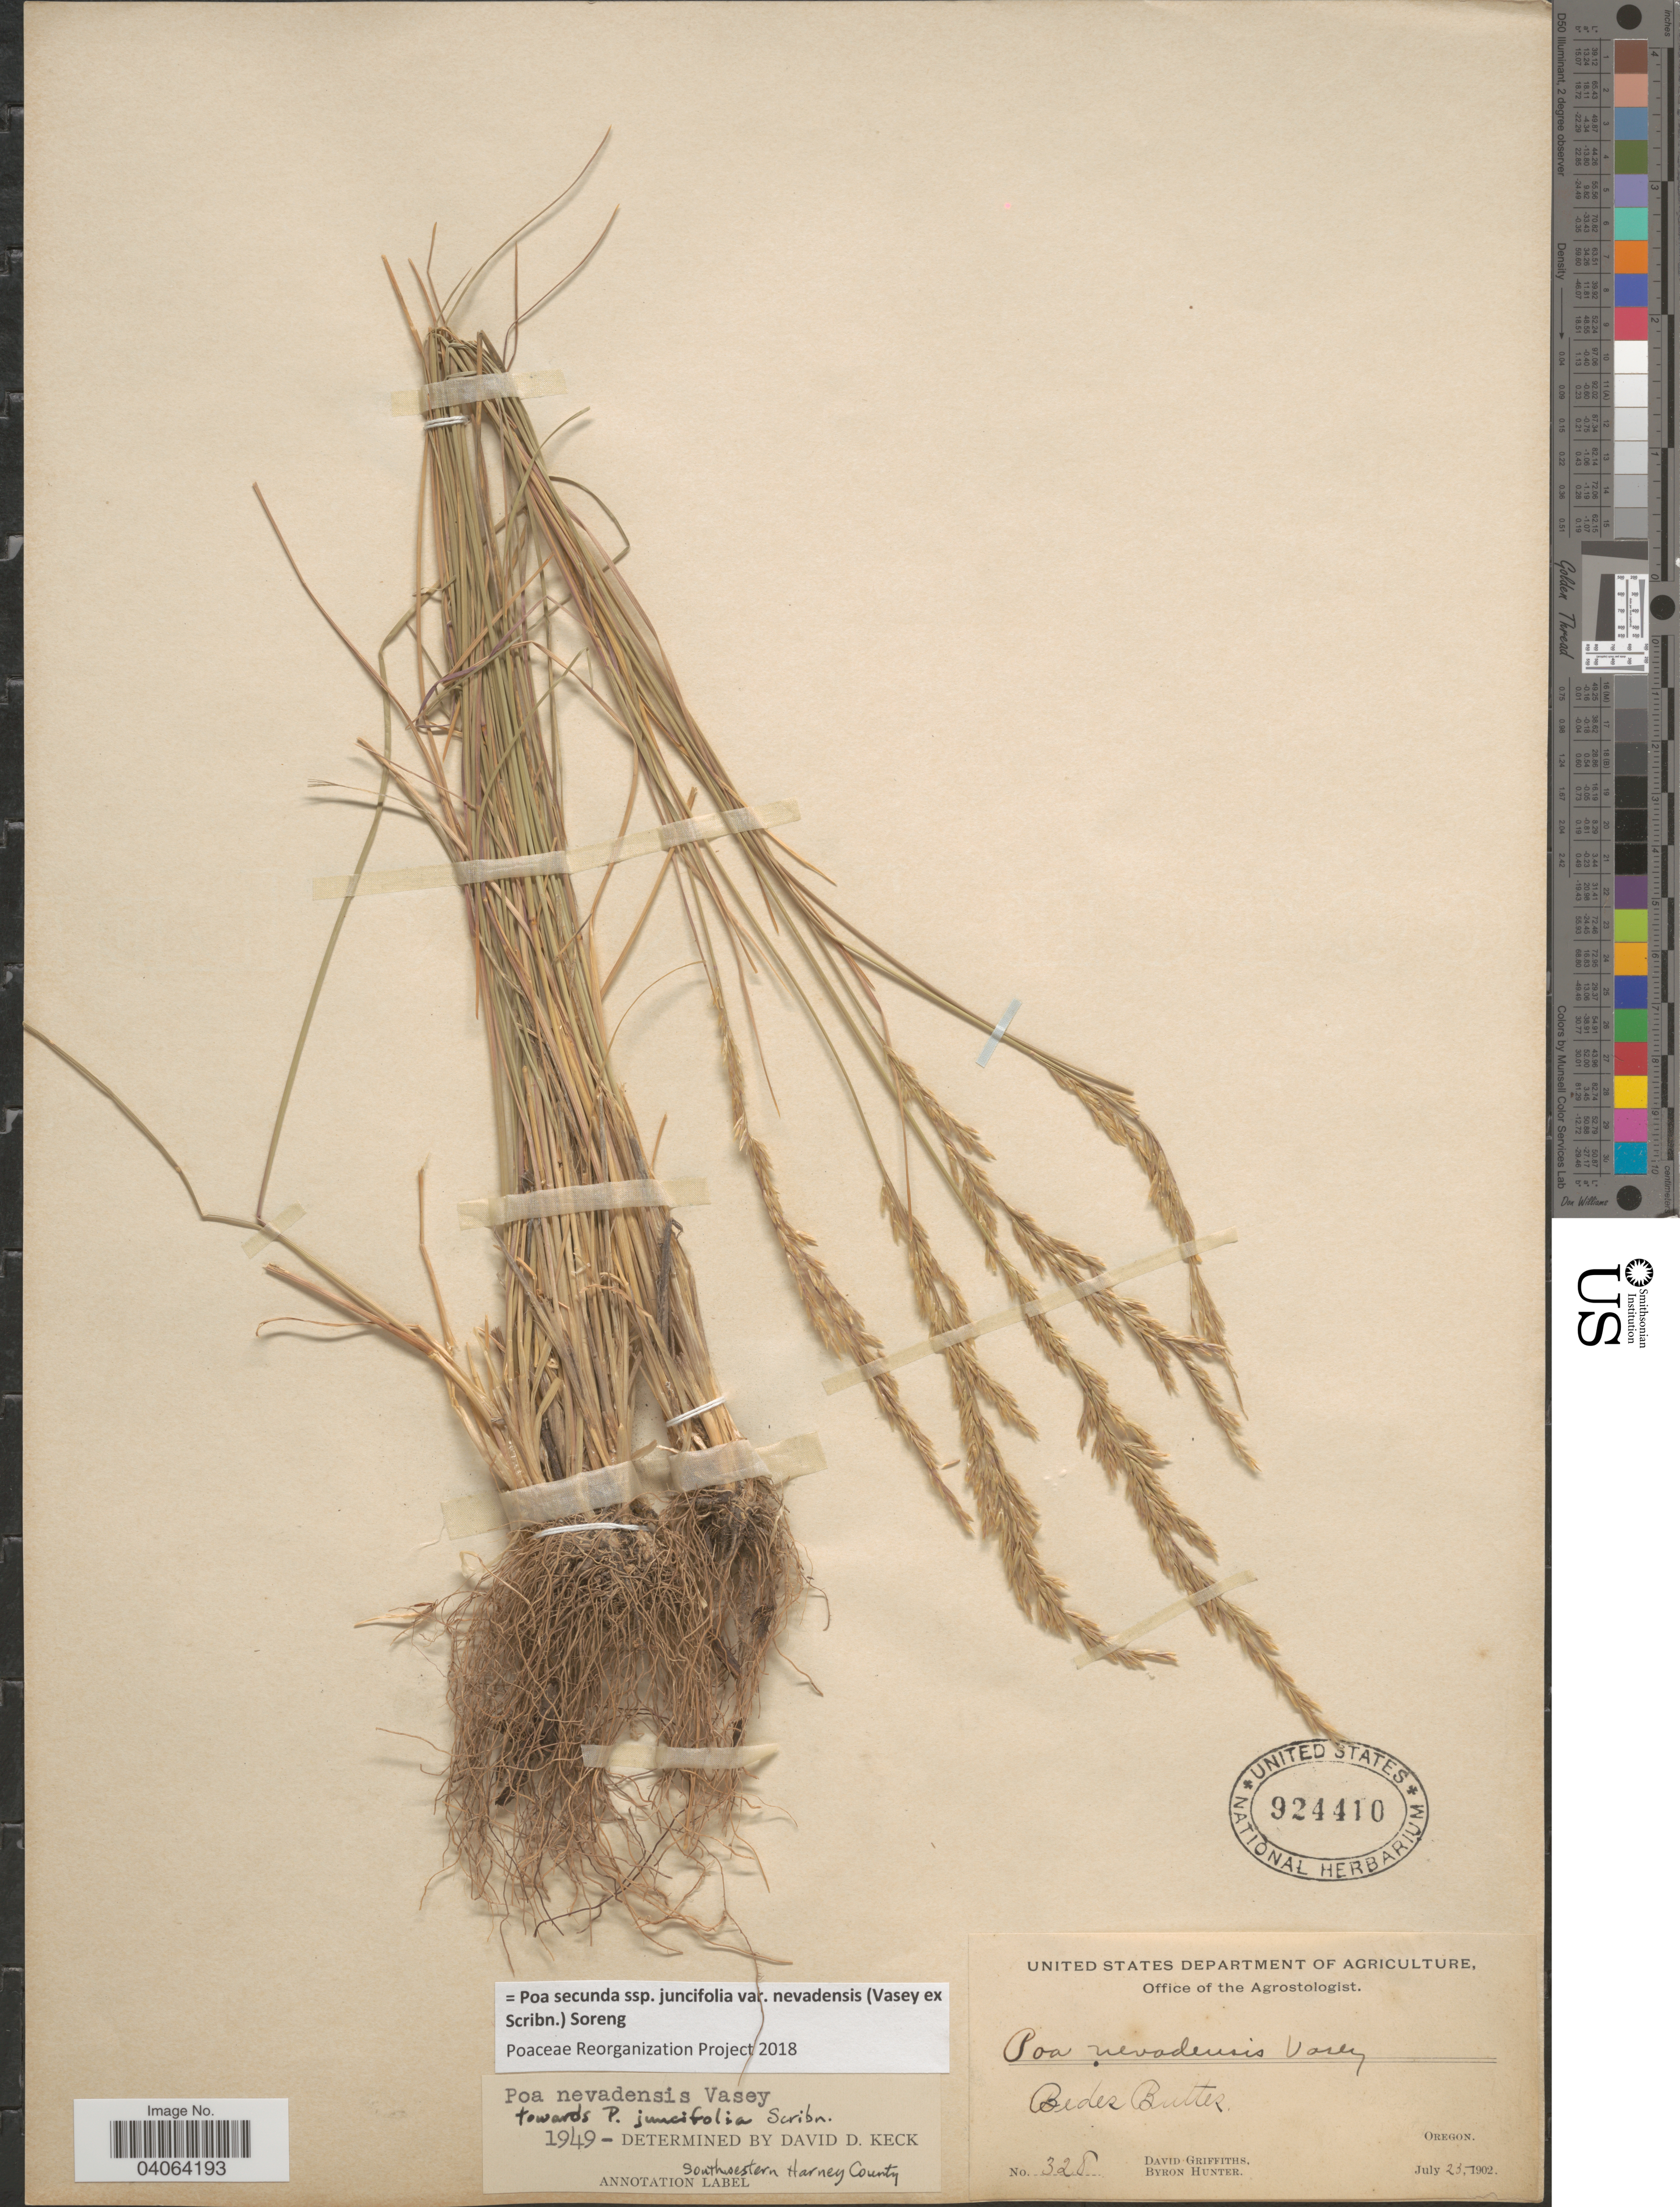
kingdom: Plantae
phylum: Tracheophyta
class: Liliopsida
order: Poales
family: Poaceae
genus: Poa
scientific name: Poa secunda subsp. juncifolia var. nevadensis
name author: (Vasey ex Scribn.) Soreng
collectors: D. Griffiths & B. Hunter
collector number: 328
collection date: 1902-07-25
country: United States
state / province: Oregon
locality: Bedes Buttes.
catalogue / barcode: US 924410